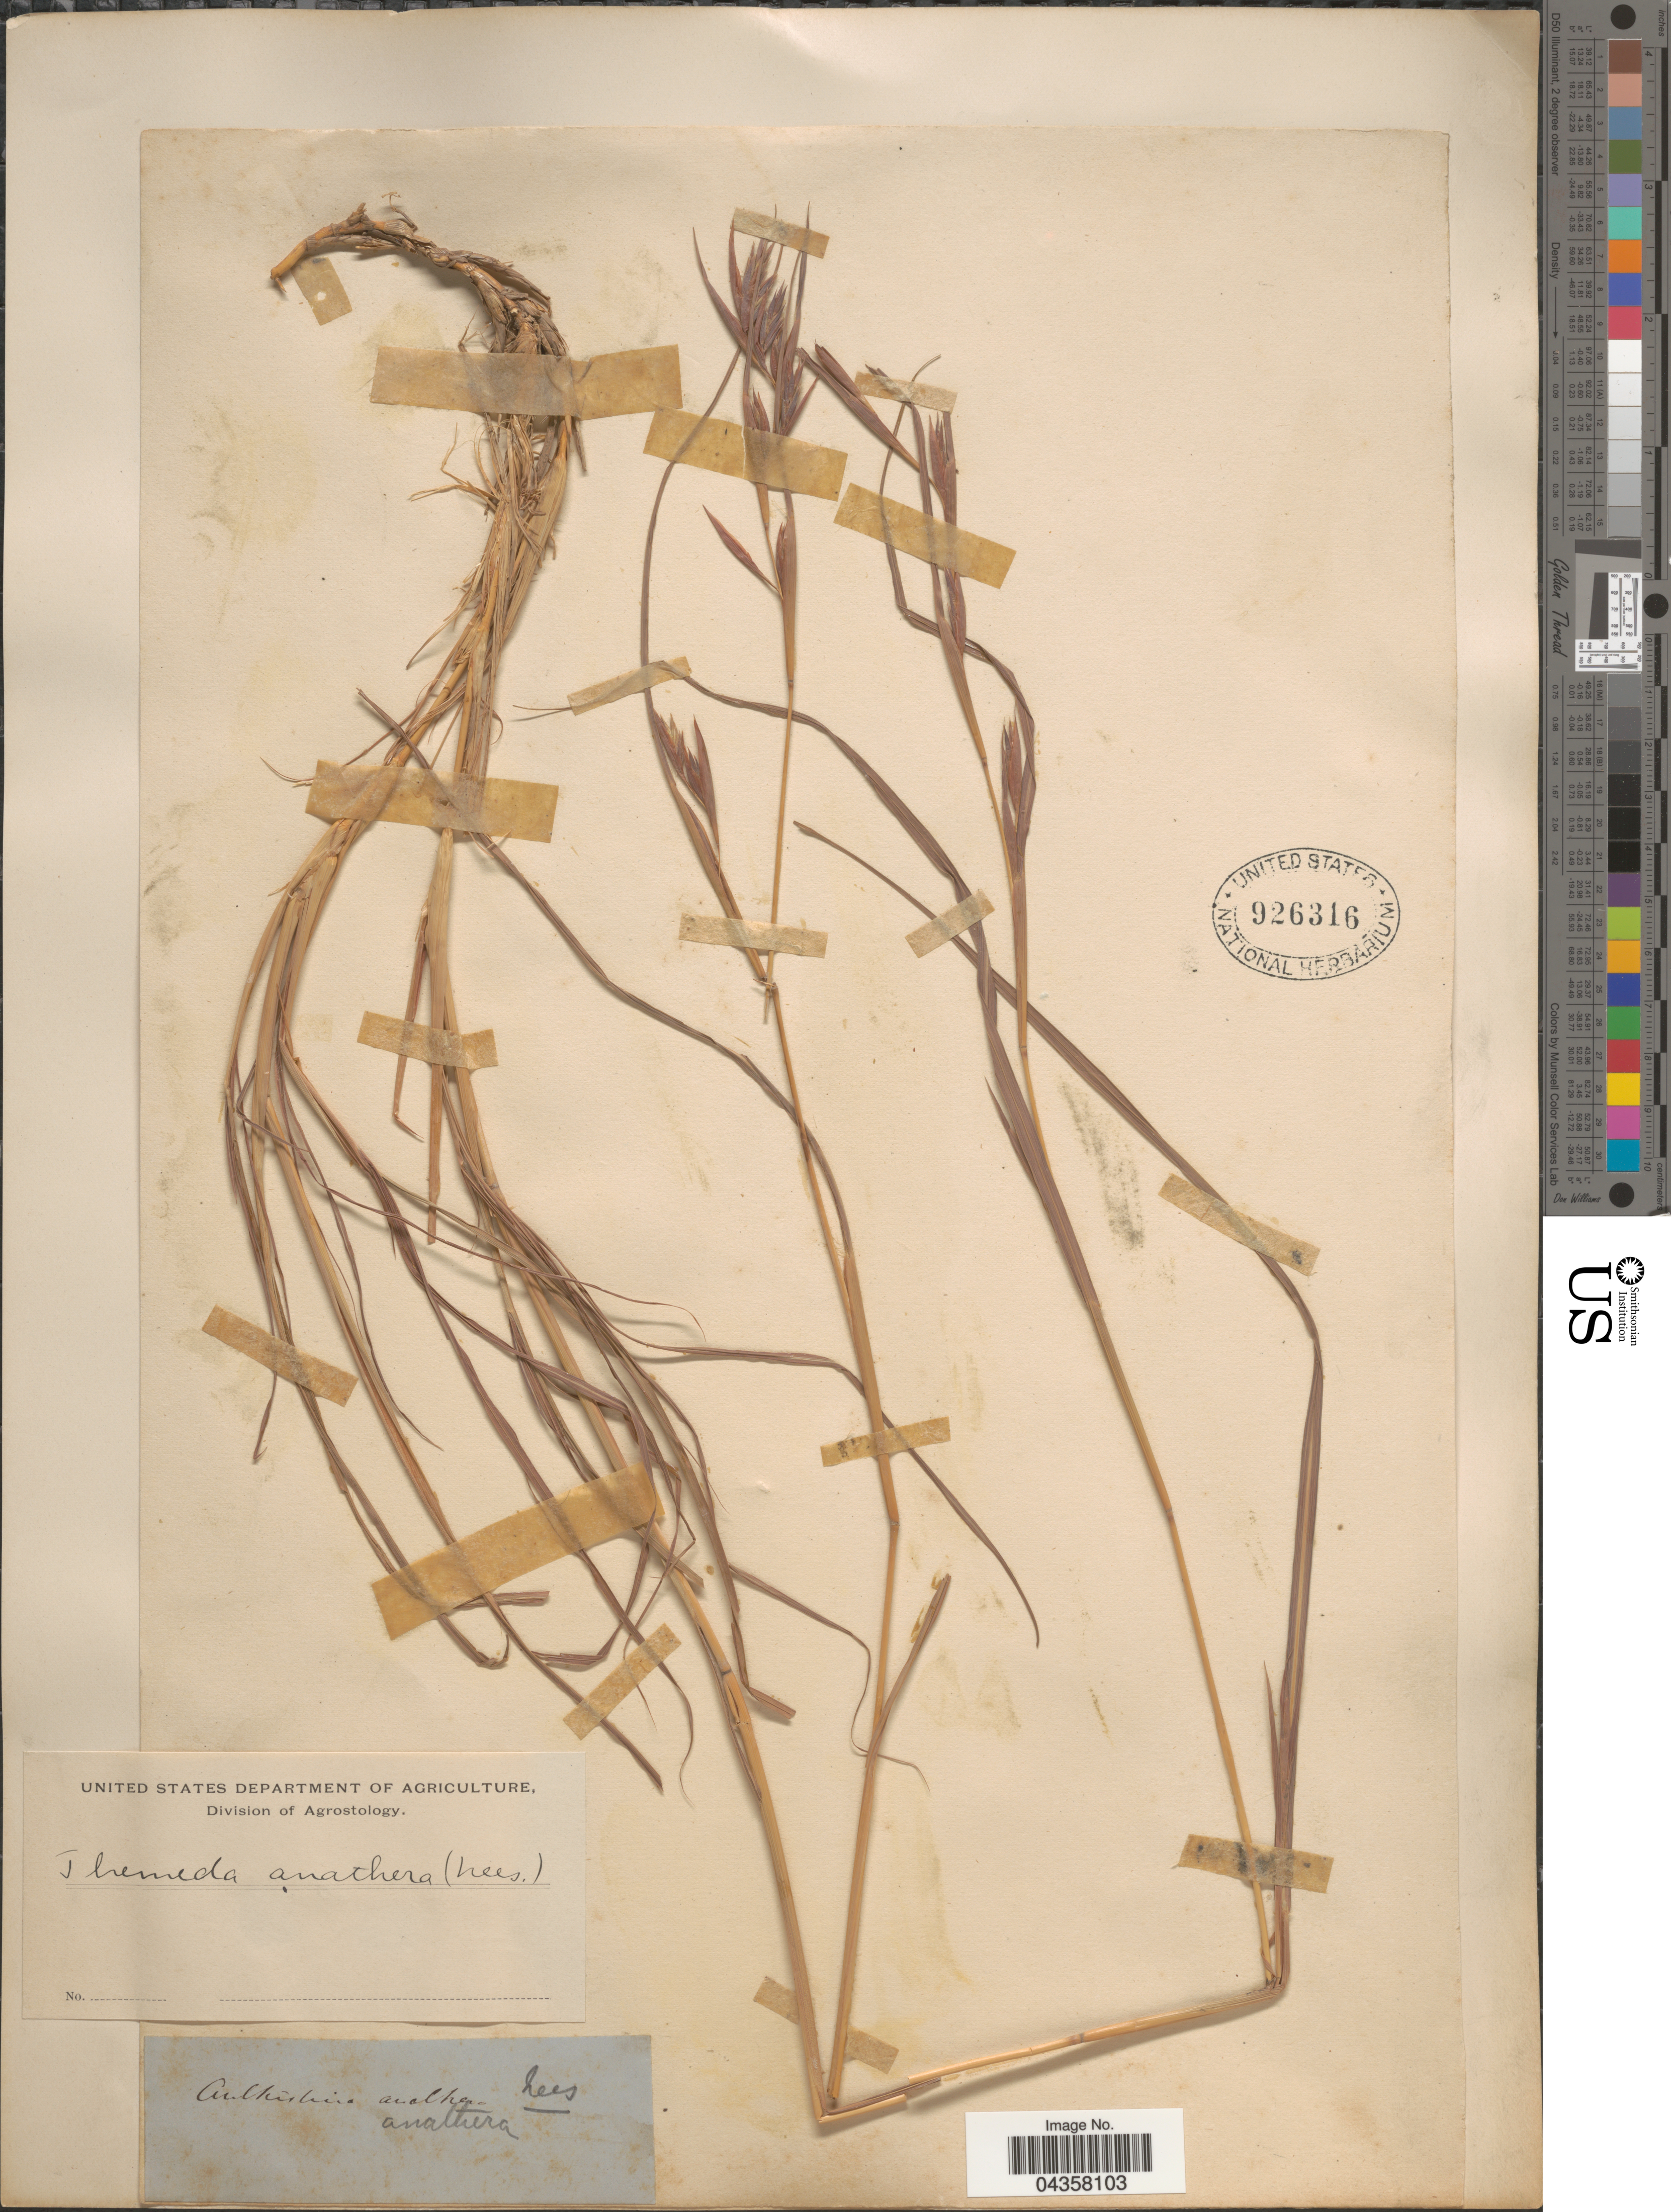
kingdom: Plantae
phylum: Tracheophyta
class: Liliopsida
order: Poales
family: Poaceae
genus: Themeda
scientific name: Themeda anathera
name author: (Nees) Hack.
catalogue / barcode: US 926316